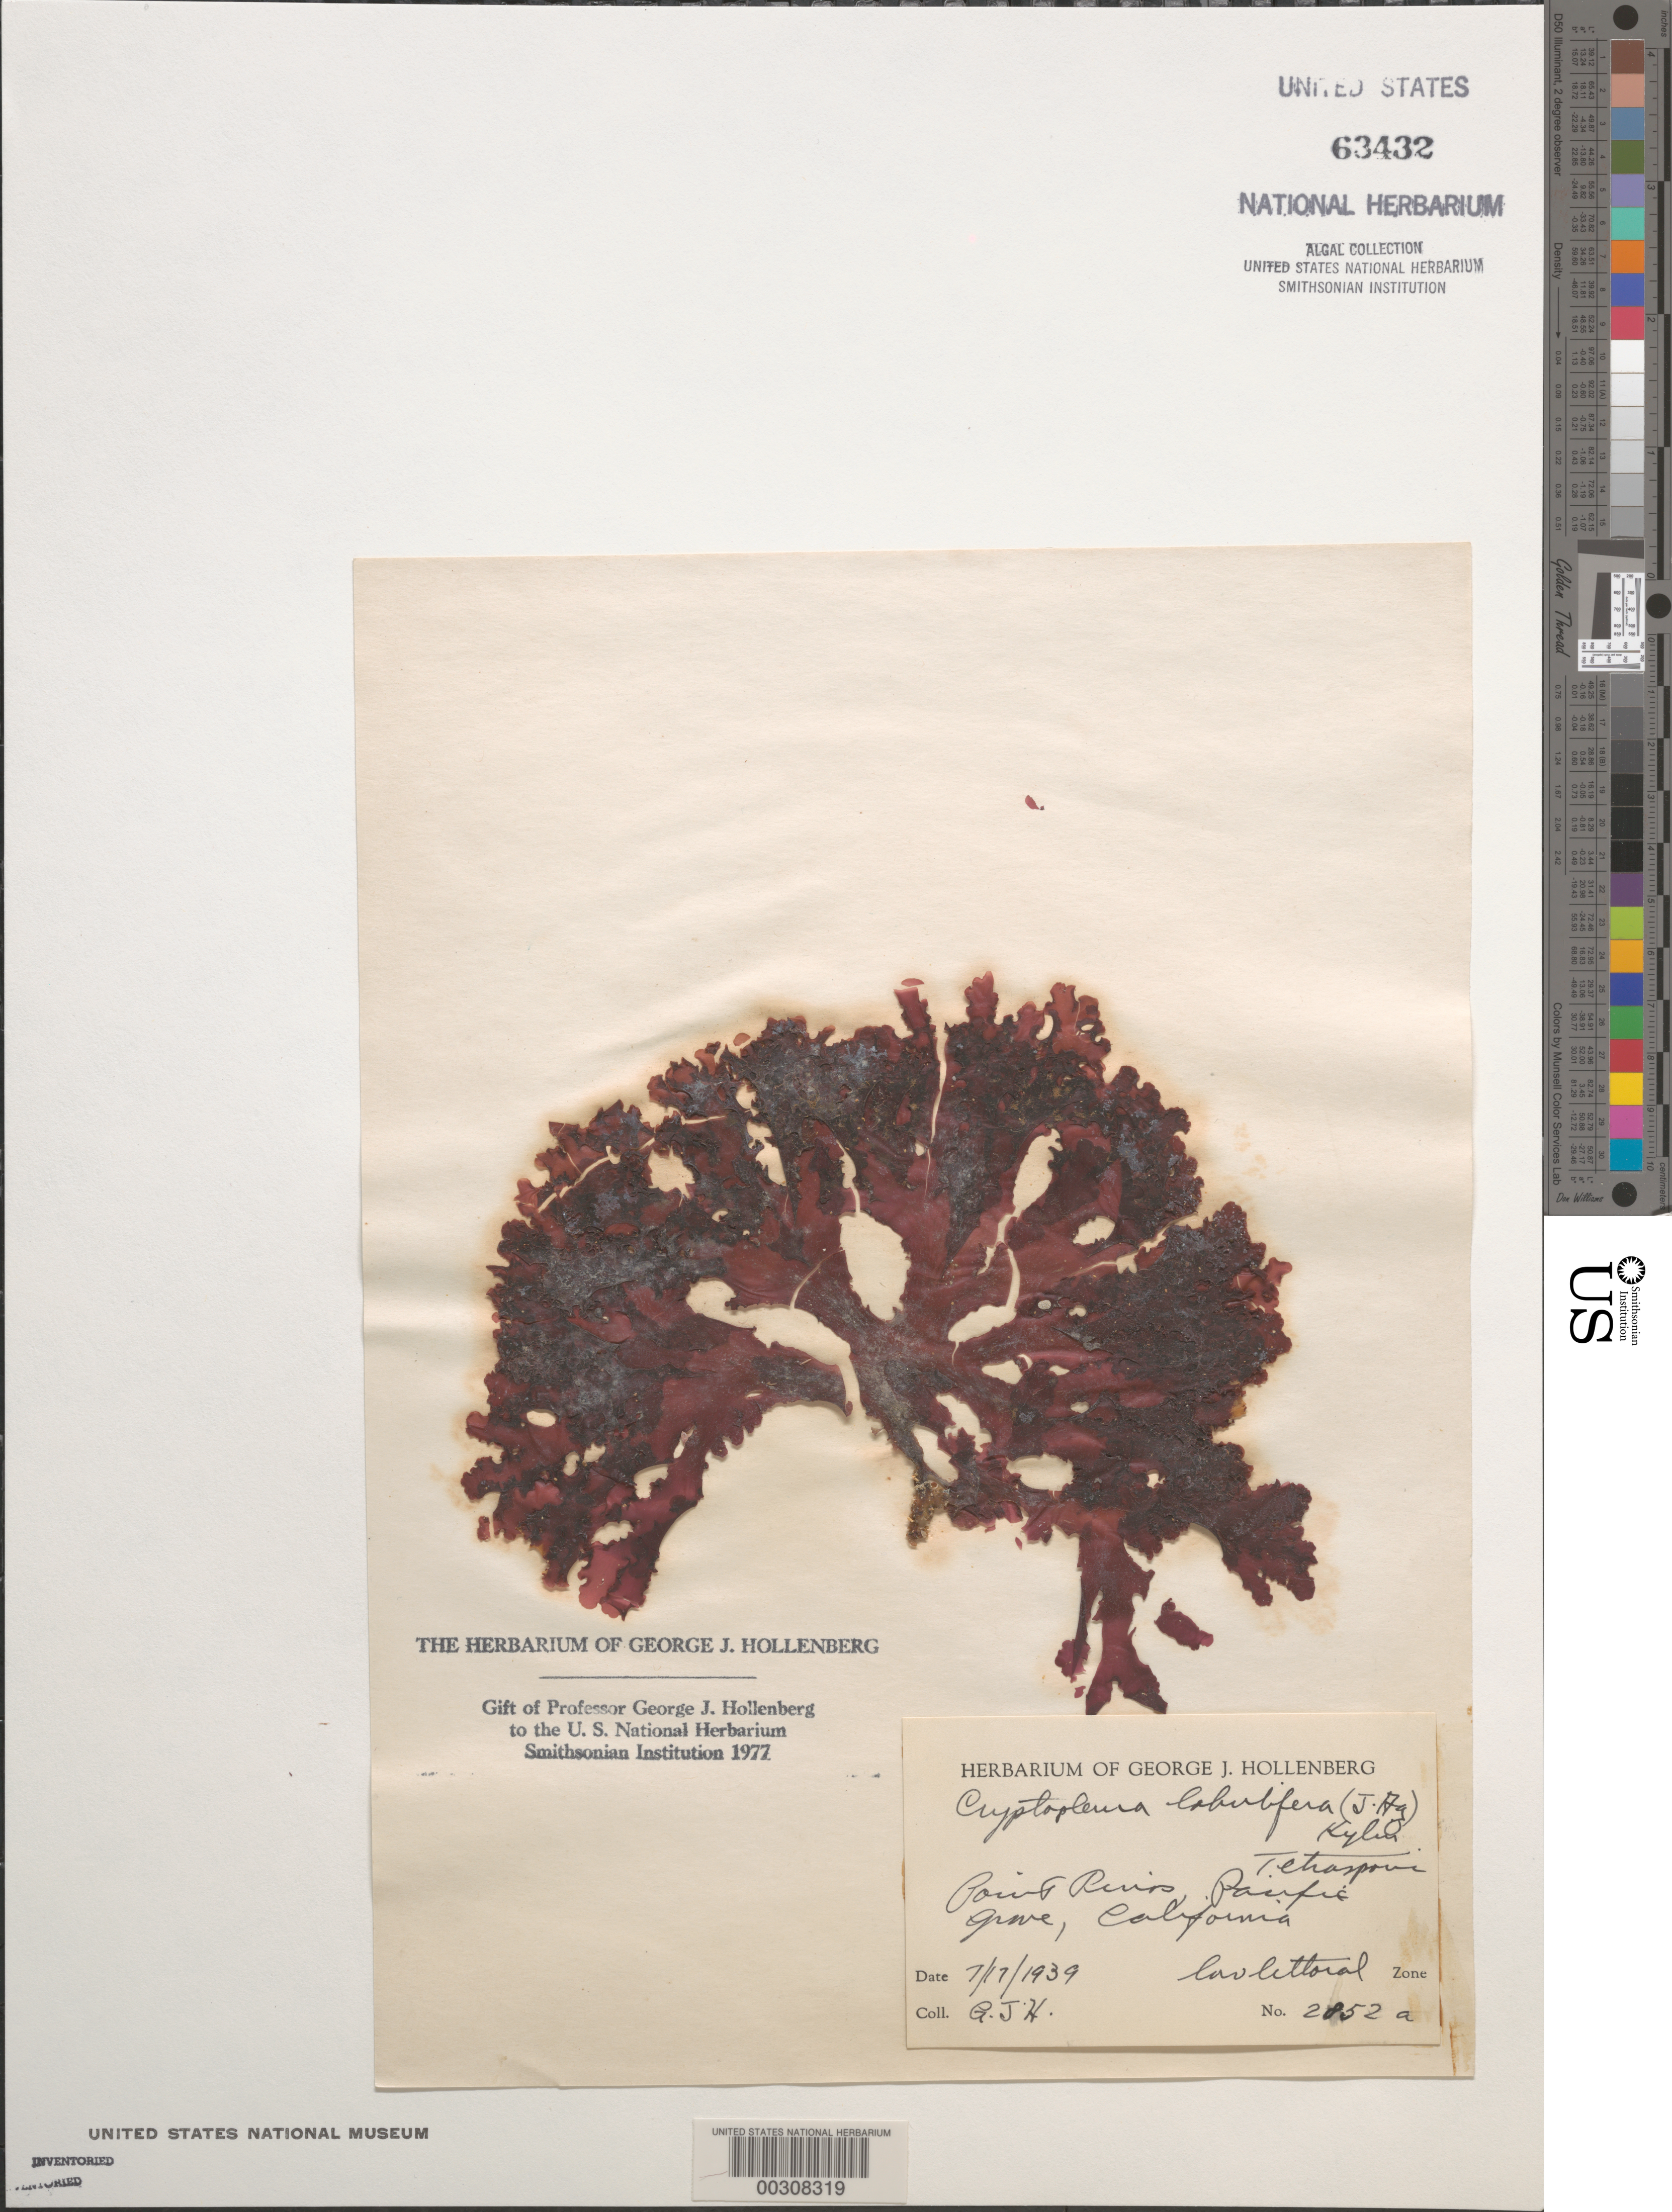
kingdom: Plantae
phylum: Rhodophyta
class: Florideophyceae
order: Ceramiales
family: Delesseriaceae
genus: Cryptopleura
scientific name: Cryptopleura lobulifera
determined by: Hollenberg, George J.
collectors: G. Hollenberg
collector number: GJH 2852a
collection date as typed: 17 Jul 1939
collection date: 1939-07-17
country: United States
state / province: California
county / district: Monterey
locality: Point Pinos, Pacific Grove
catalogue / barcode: US 63432